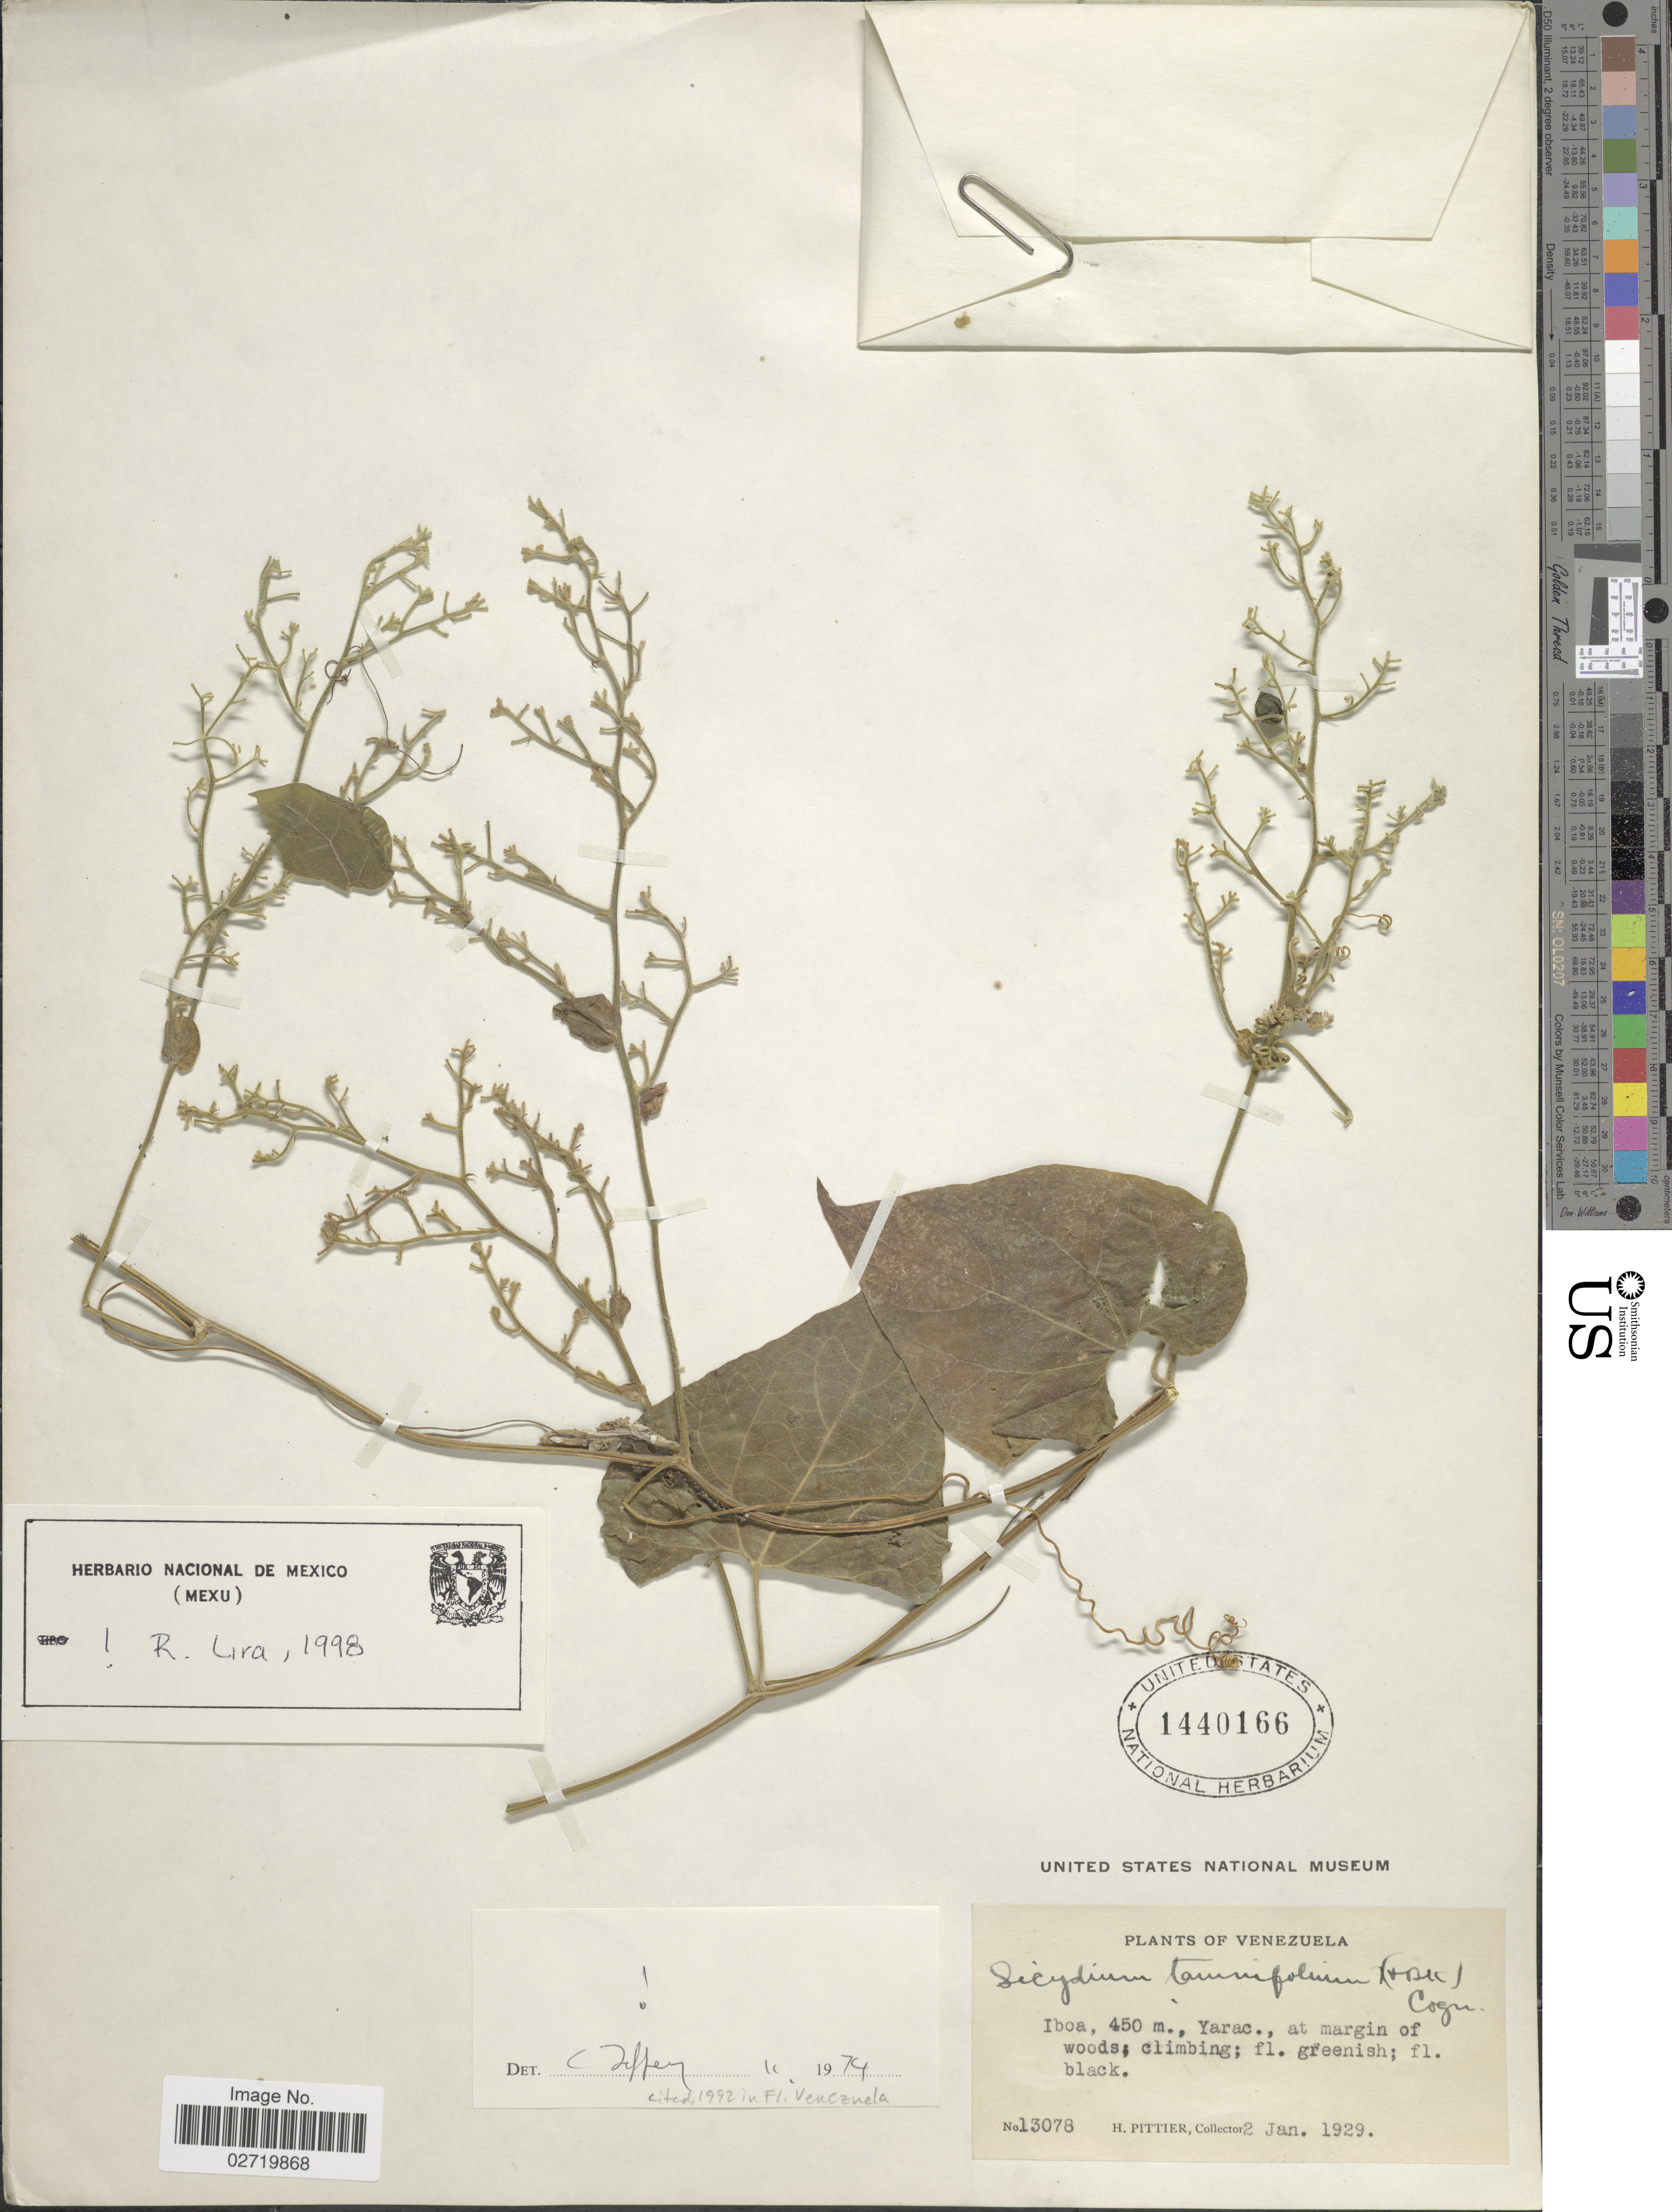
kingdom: Plantae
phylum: Tracheophyta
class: Magnoliopsida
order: Cucurbitales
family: Cucurbitaceae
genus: Sicydium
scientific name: Sicydium tamnifolium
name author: (Kunth) Cogn.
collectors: H. F. Pittier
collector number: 13078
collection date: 1929-01-02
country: Venezuela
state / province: Yaracuy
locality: Iboa, Yarac., at margin of woods.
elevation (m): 450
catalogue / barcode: US 1440166